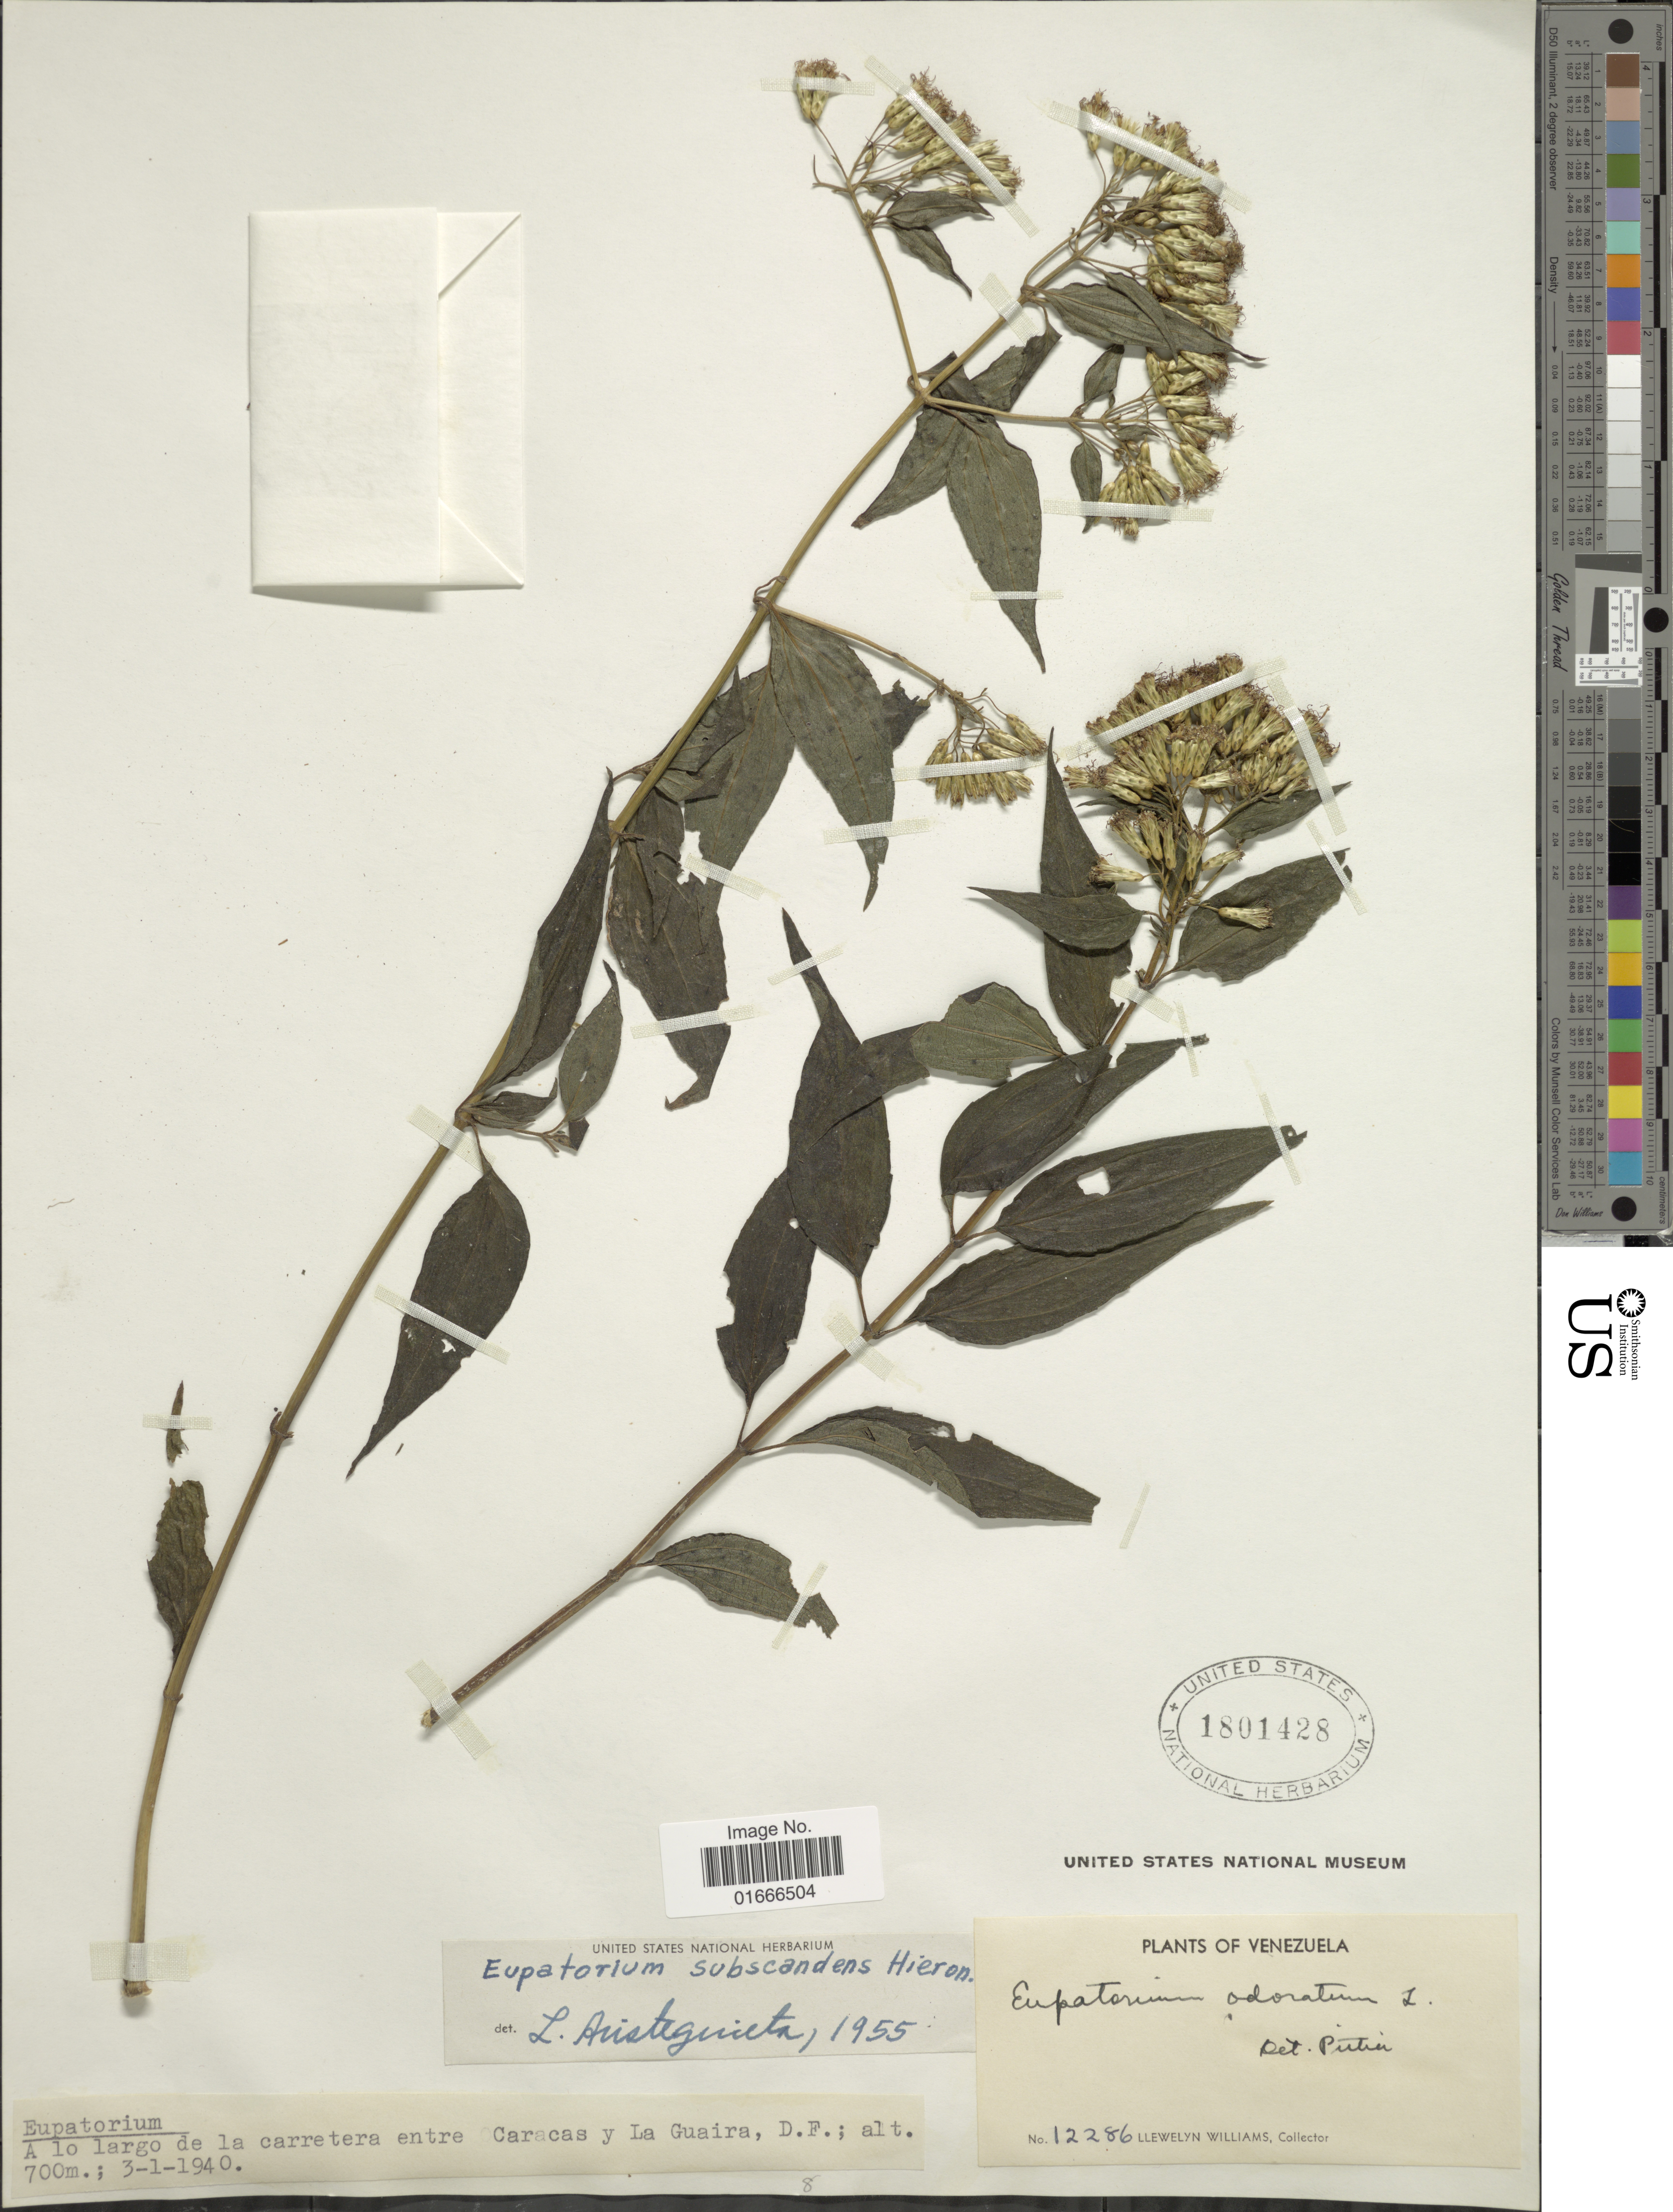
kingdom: Plantae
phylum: Tracheophyta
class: Magnoliopsida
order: Asterales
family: Asteraceae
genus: Chromolaena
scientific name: Chromolaena subscandens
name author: (Hieron.) R.M. King & H. Rob.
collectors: Ll. Williams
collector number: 12286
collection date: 1940-01-03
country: Venezuela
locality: A lo Largo de la carretera entre Caracas y La Guaira, D. F.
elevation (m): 700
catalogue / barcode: US 1801428